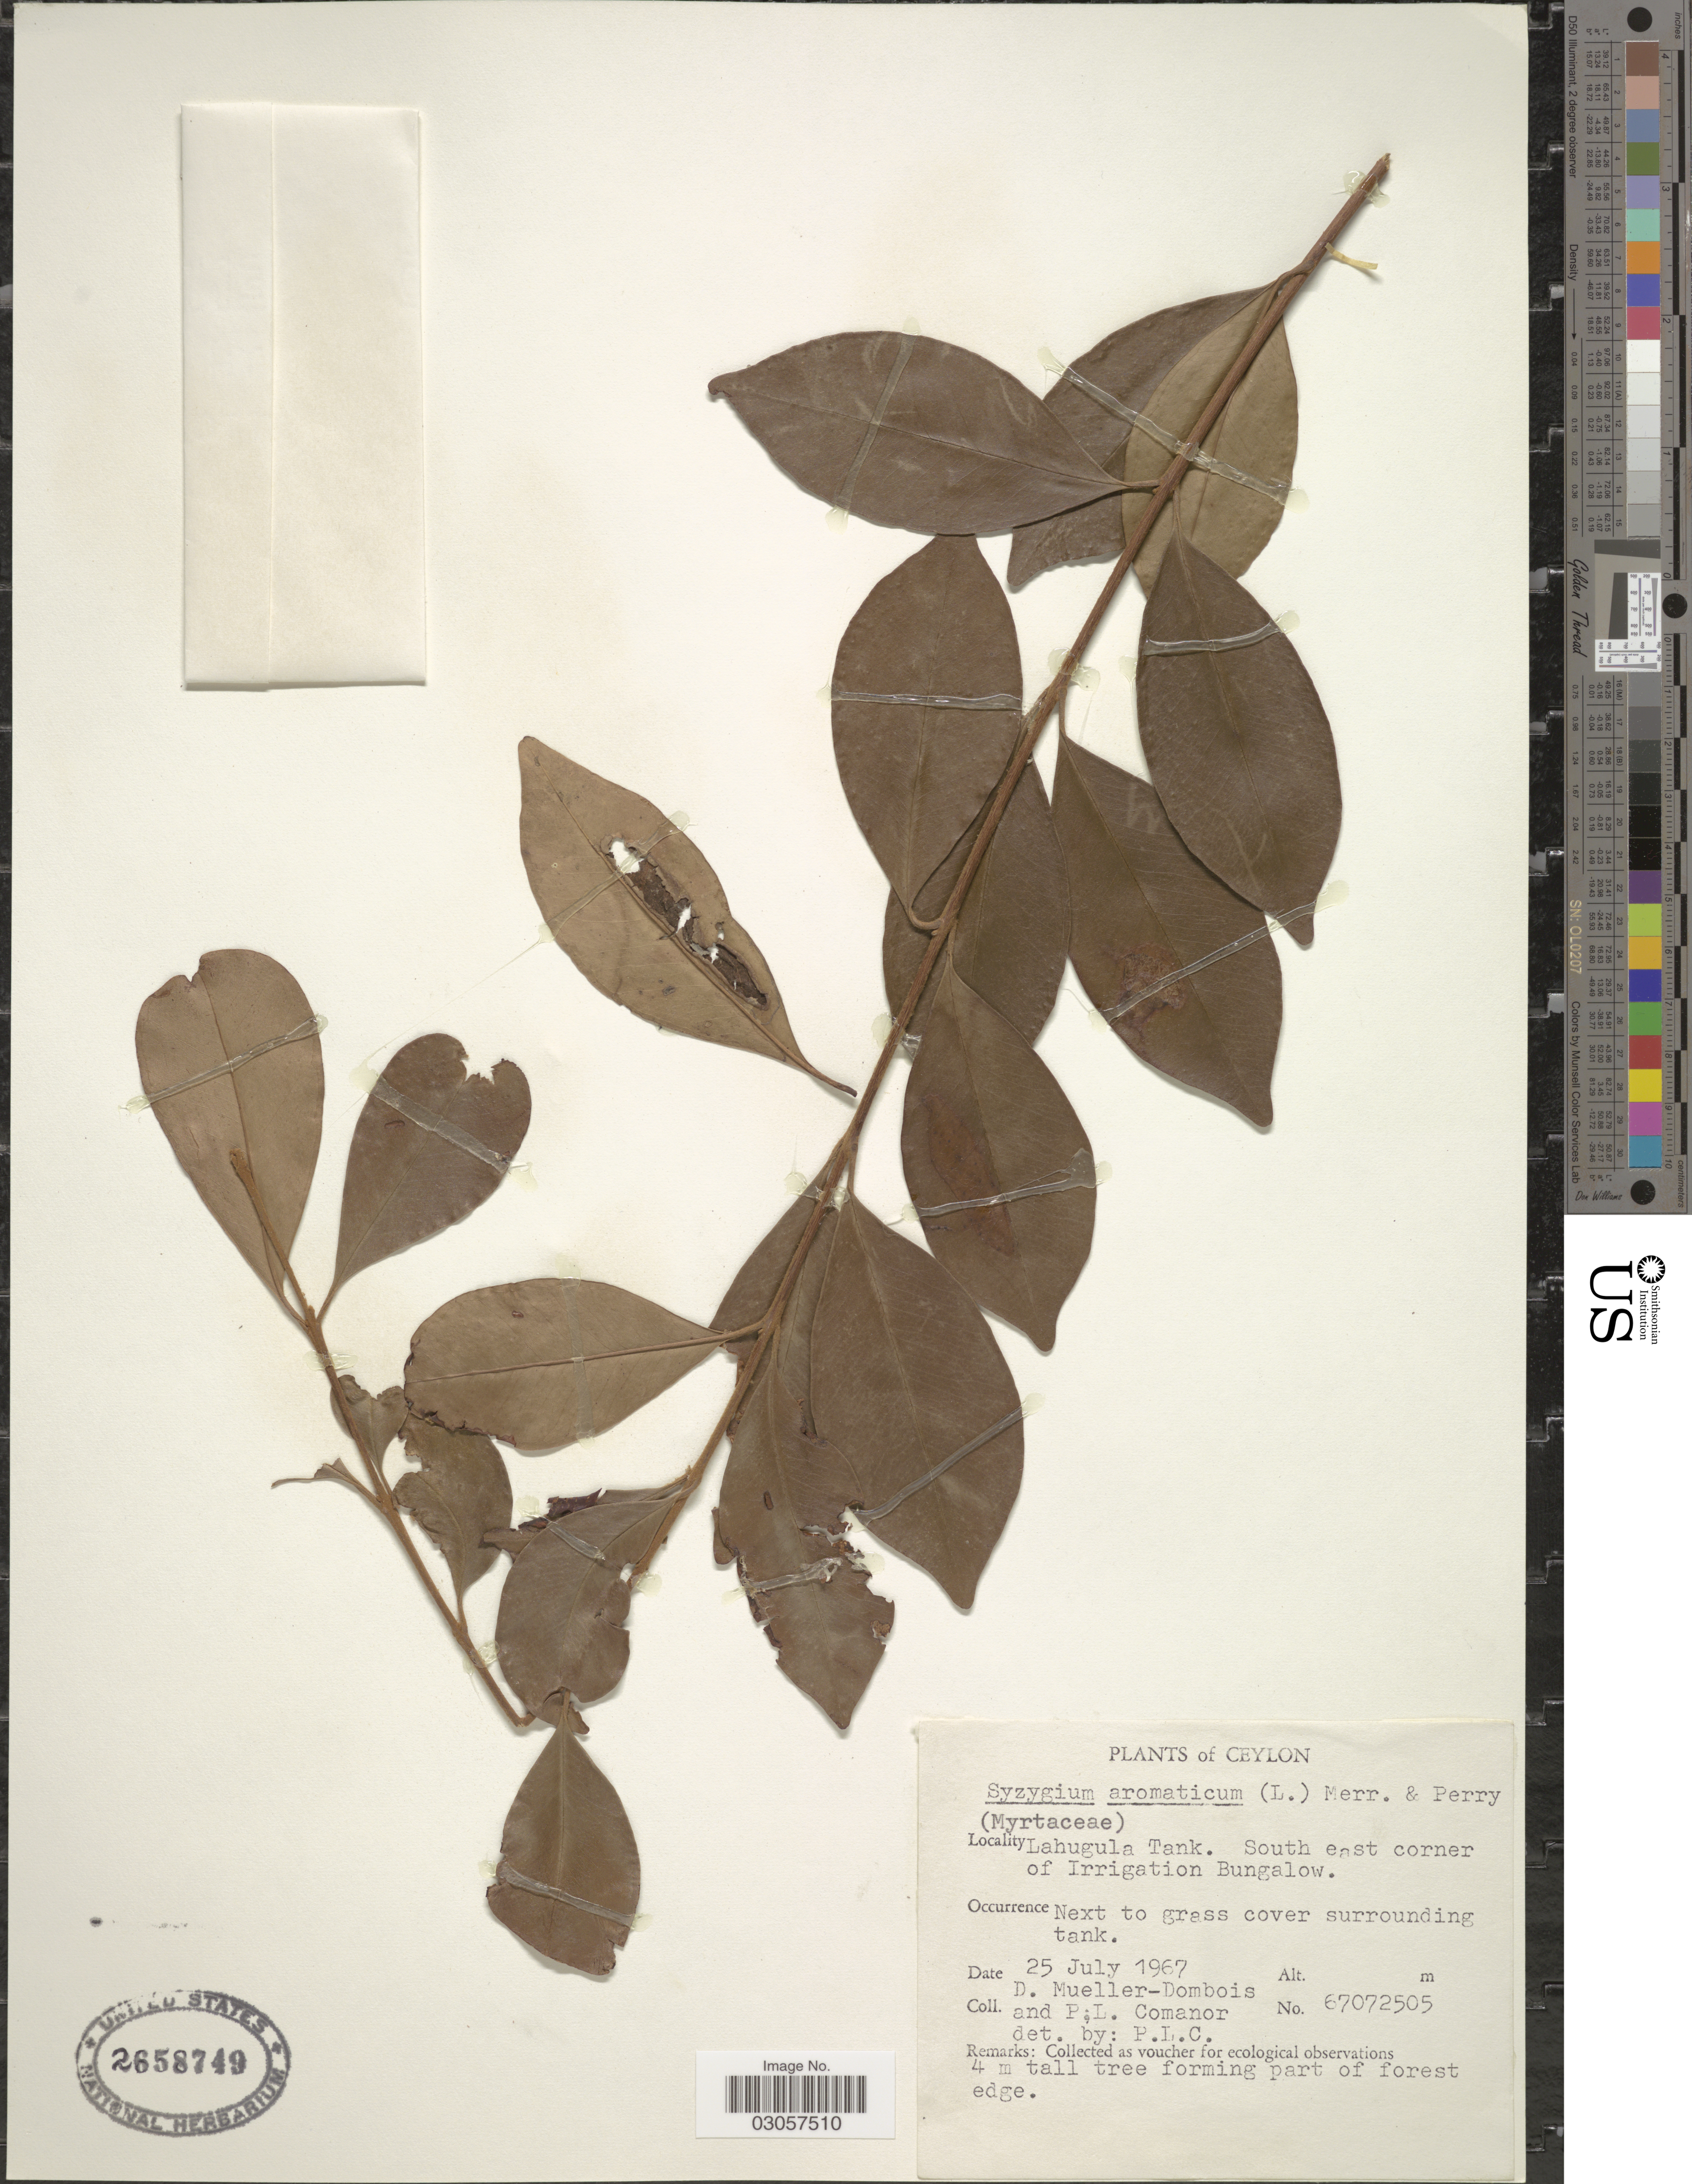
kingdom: Plantae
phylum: Tracheophyta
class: Magnoliopsida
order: Myrtales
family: Myrtaceae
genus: Syzygium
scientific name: Syzygium aromaticum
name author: (L.) Merr. & L.M. Perry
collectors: D. Mueller-Dombois & P. Comanor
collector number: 67072505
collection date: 1967-07-25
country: Sri Lanka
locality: Ceylon, Lahugula Tank, South east corner of Irrigation Bungalow.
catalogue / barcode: US 2658749